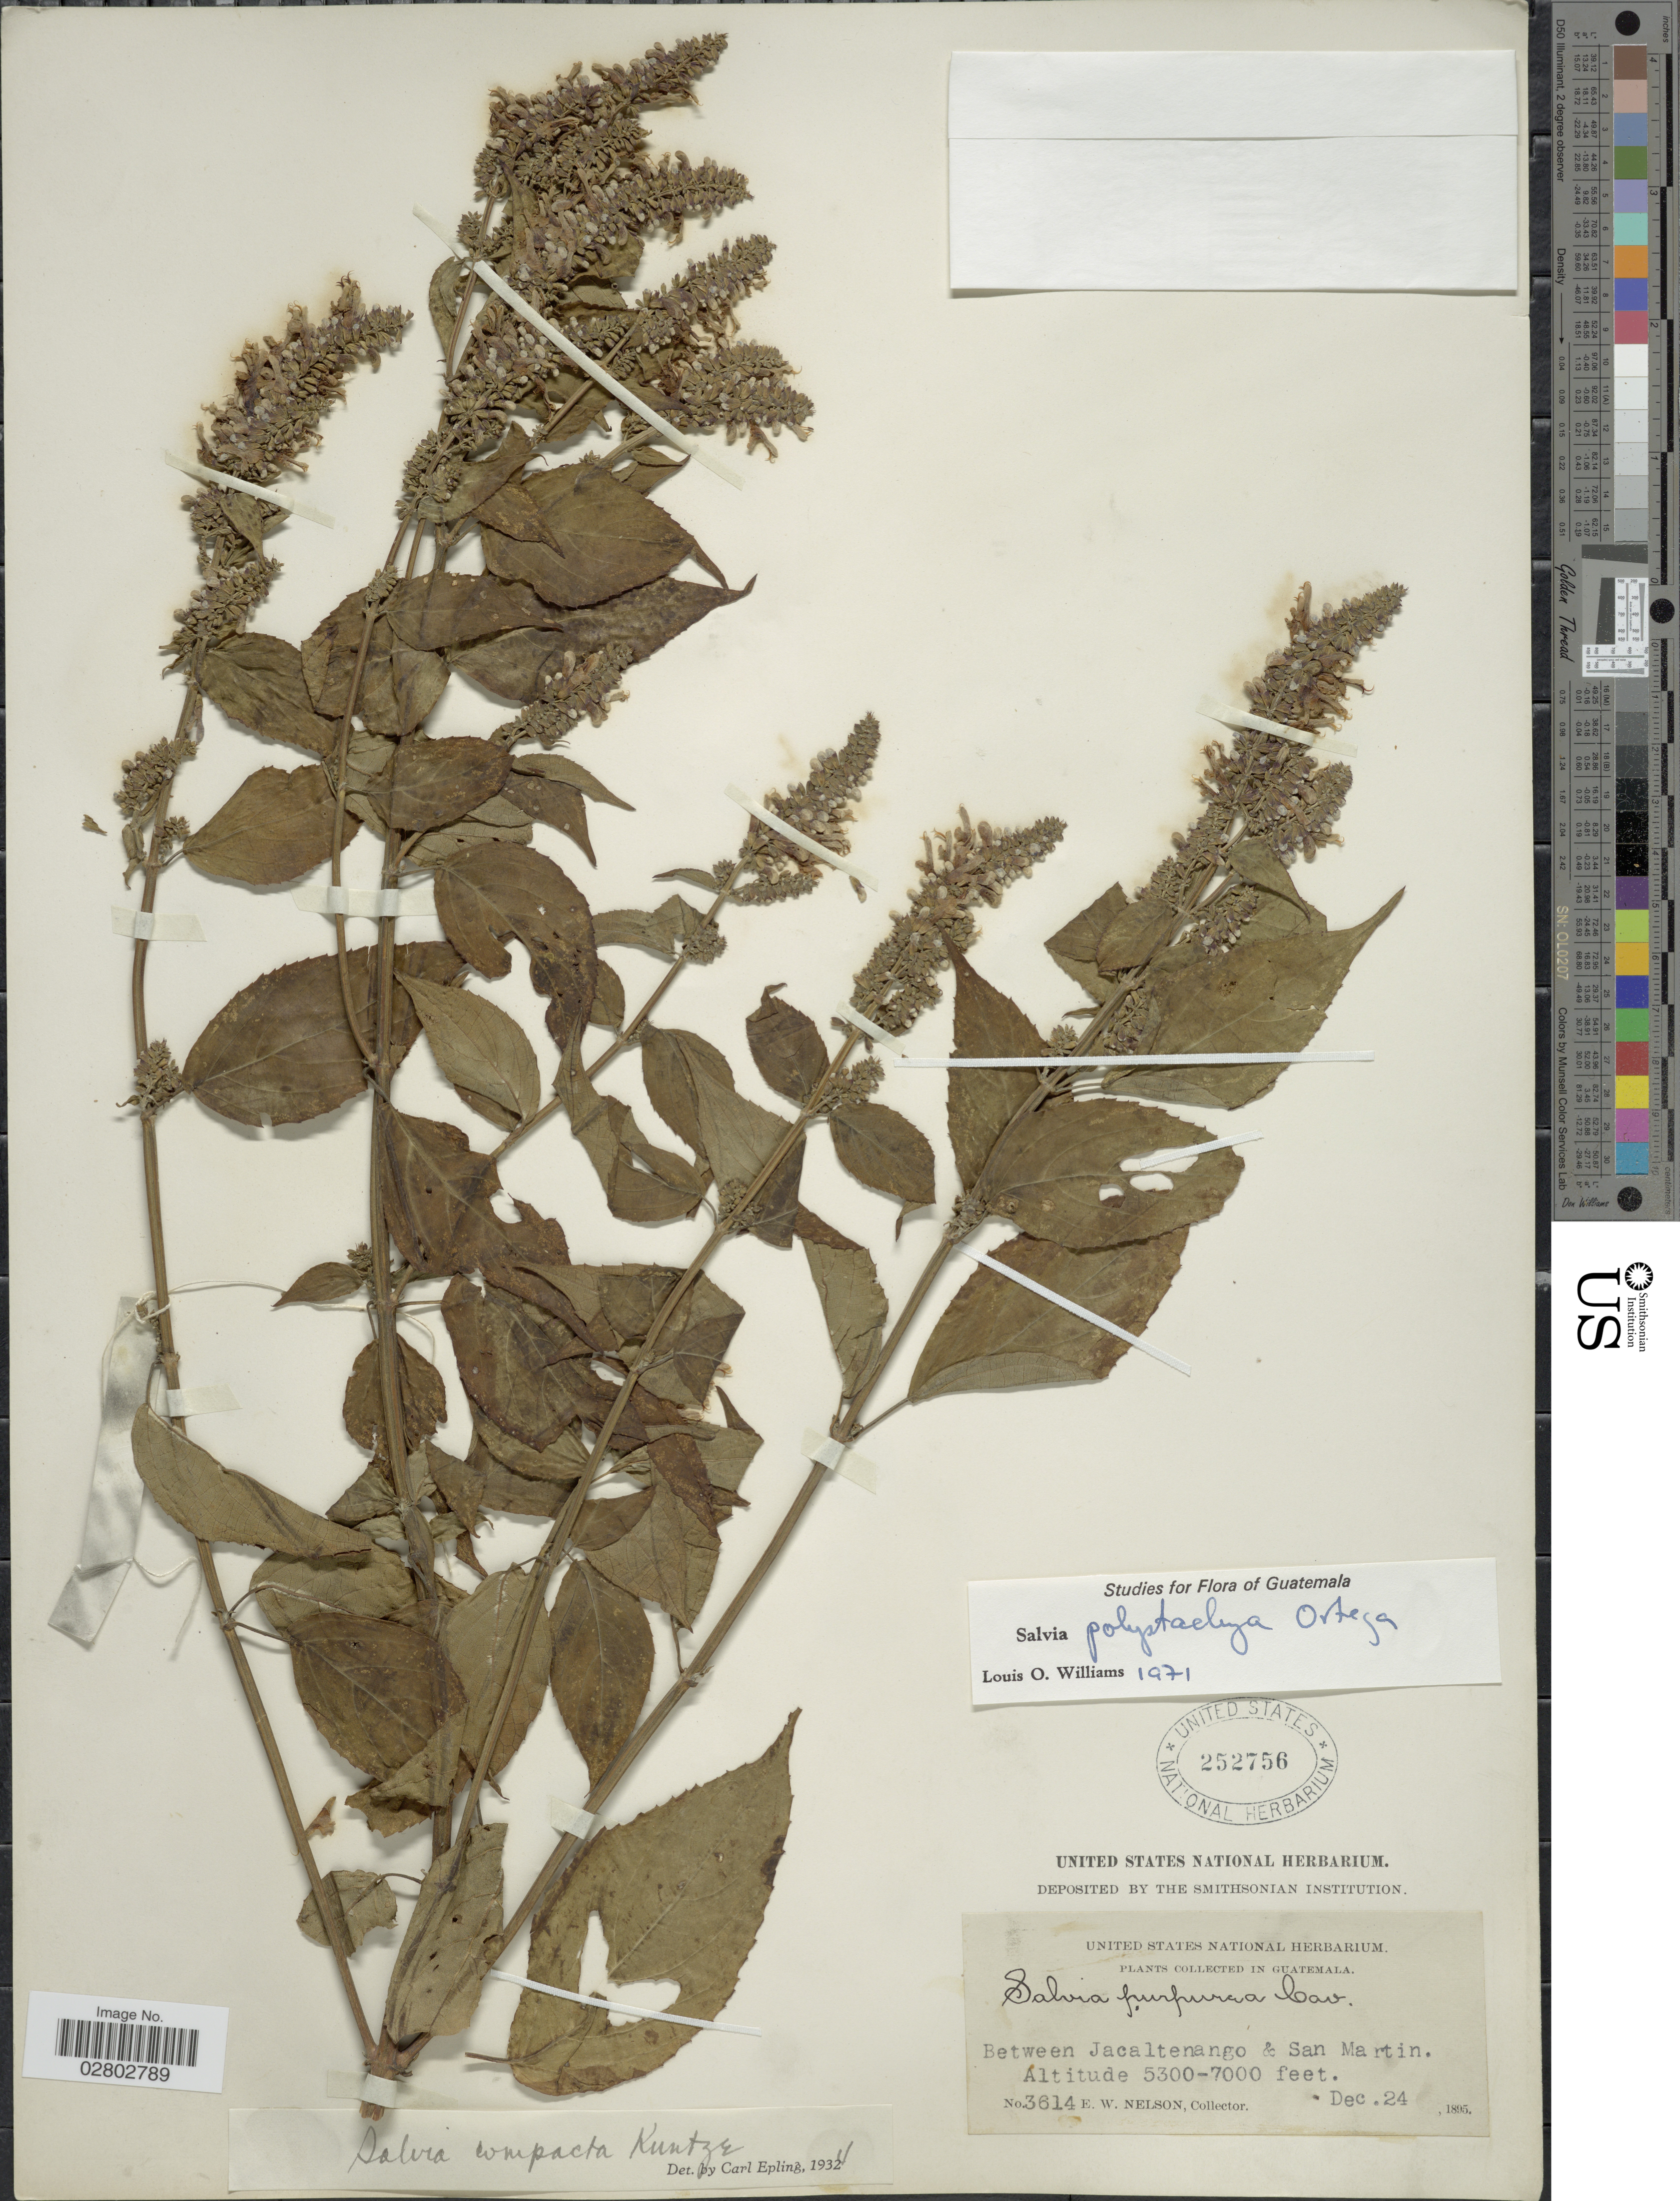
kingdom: Plantae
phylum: Tracheophyta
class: Magnoliopsida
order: Lamiales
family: Lamiaceae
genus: Salvia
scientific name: Salvia polystachya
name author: Cav.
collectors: E. W. Nelson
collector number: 3614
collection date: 1895-12-24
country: Guatemala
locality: Between Jacaltenango & San Martin.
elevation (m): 1615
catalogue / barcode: US 252756